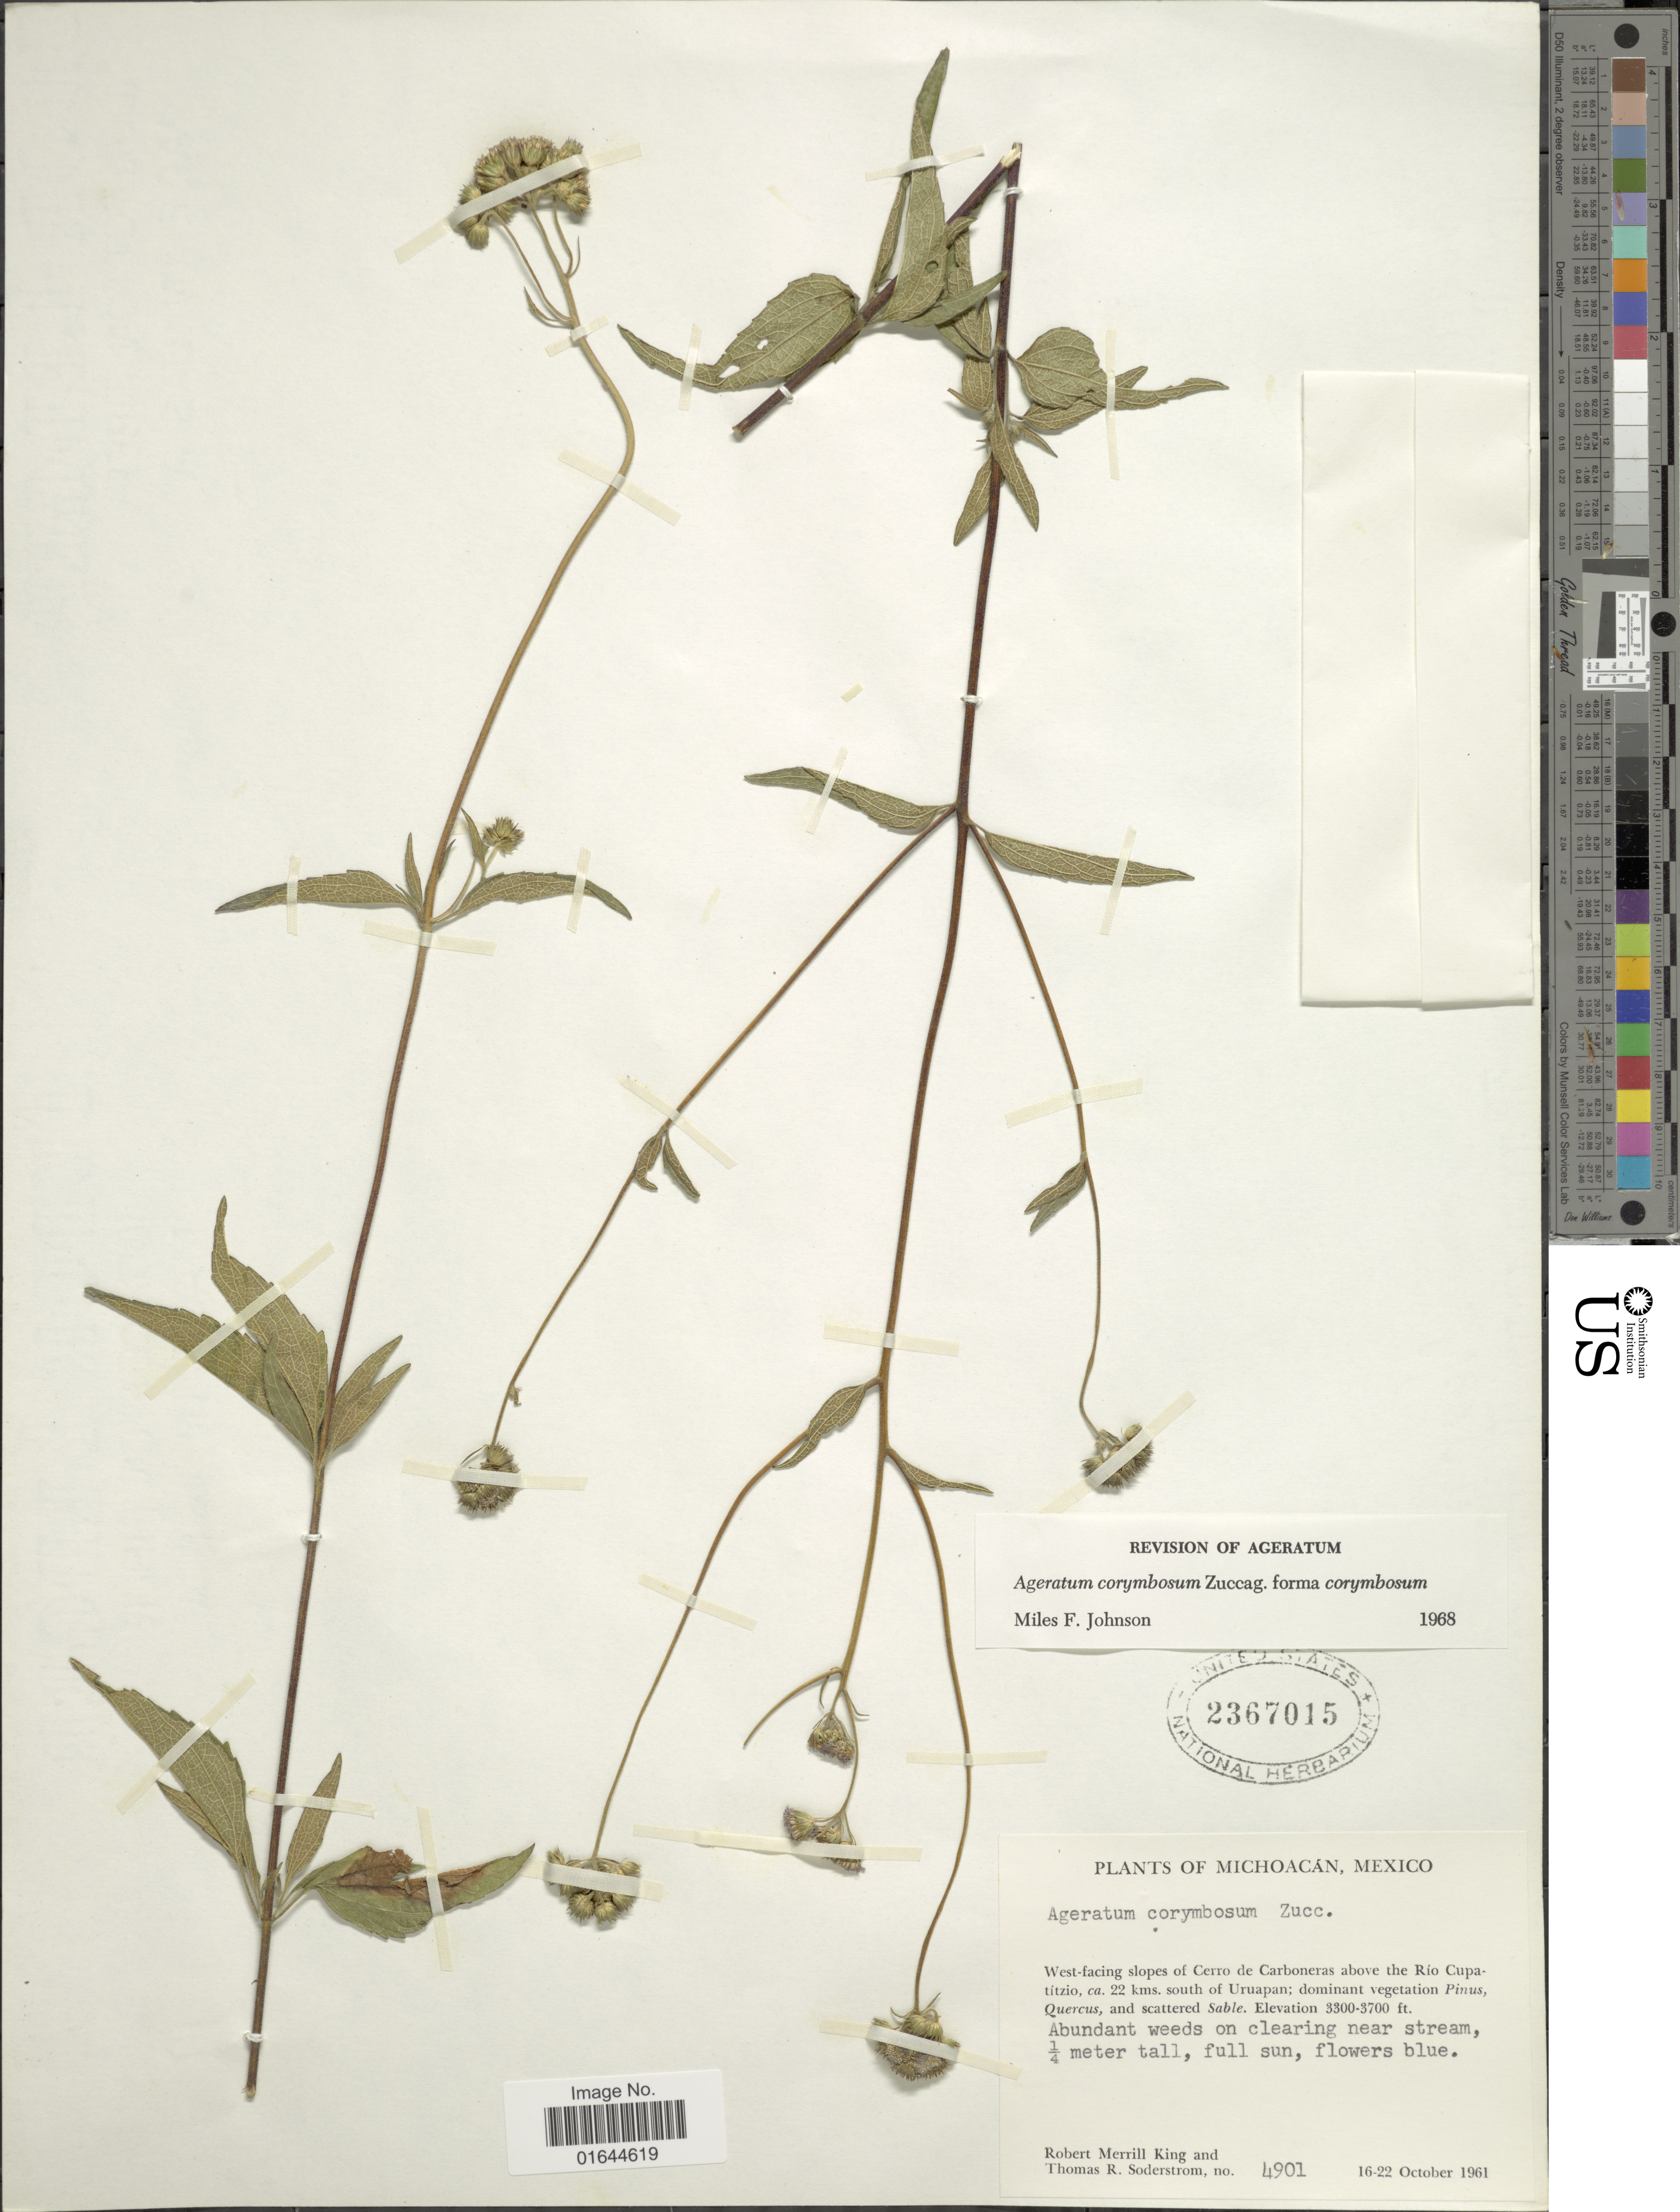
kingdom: Plantae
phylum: Tracheophyta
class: Magnoliopsida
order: Asterales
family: Asteraceae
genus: Ageratum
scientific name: Ageratum corymbosum f. corymbosum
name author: Zuccagni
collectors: R. M. King & T. R. Soderstrom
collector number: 4901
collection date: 1961-10-16/1961-10-22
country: Mexico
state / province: Michoacán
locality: Michoacan, Mexico. West facing slopes of Cerro de Carboneras, above the Rio Cupatitzio, ca. 22 kms south of Uruapan.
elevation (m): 1006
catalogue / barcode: US 2367015